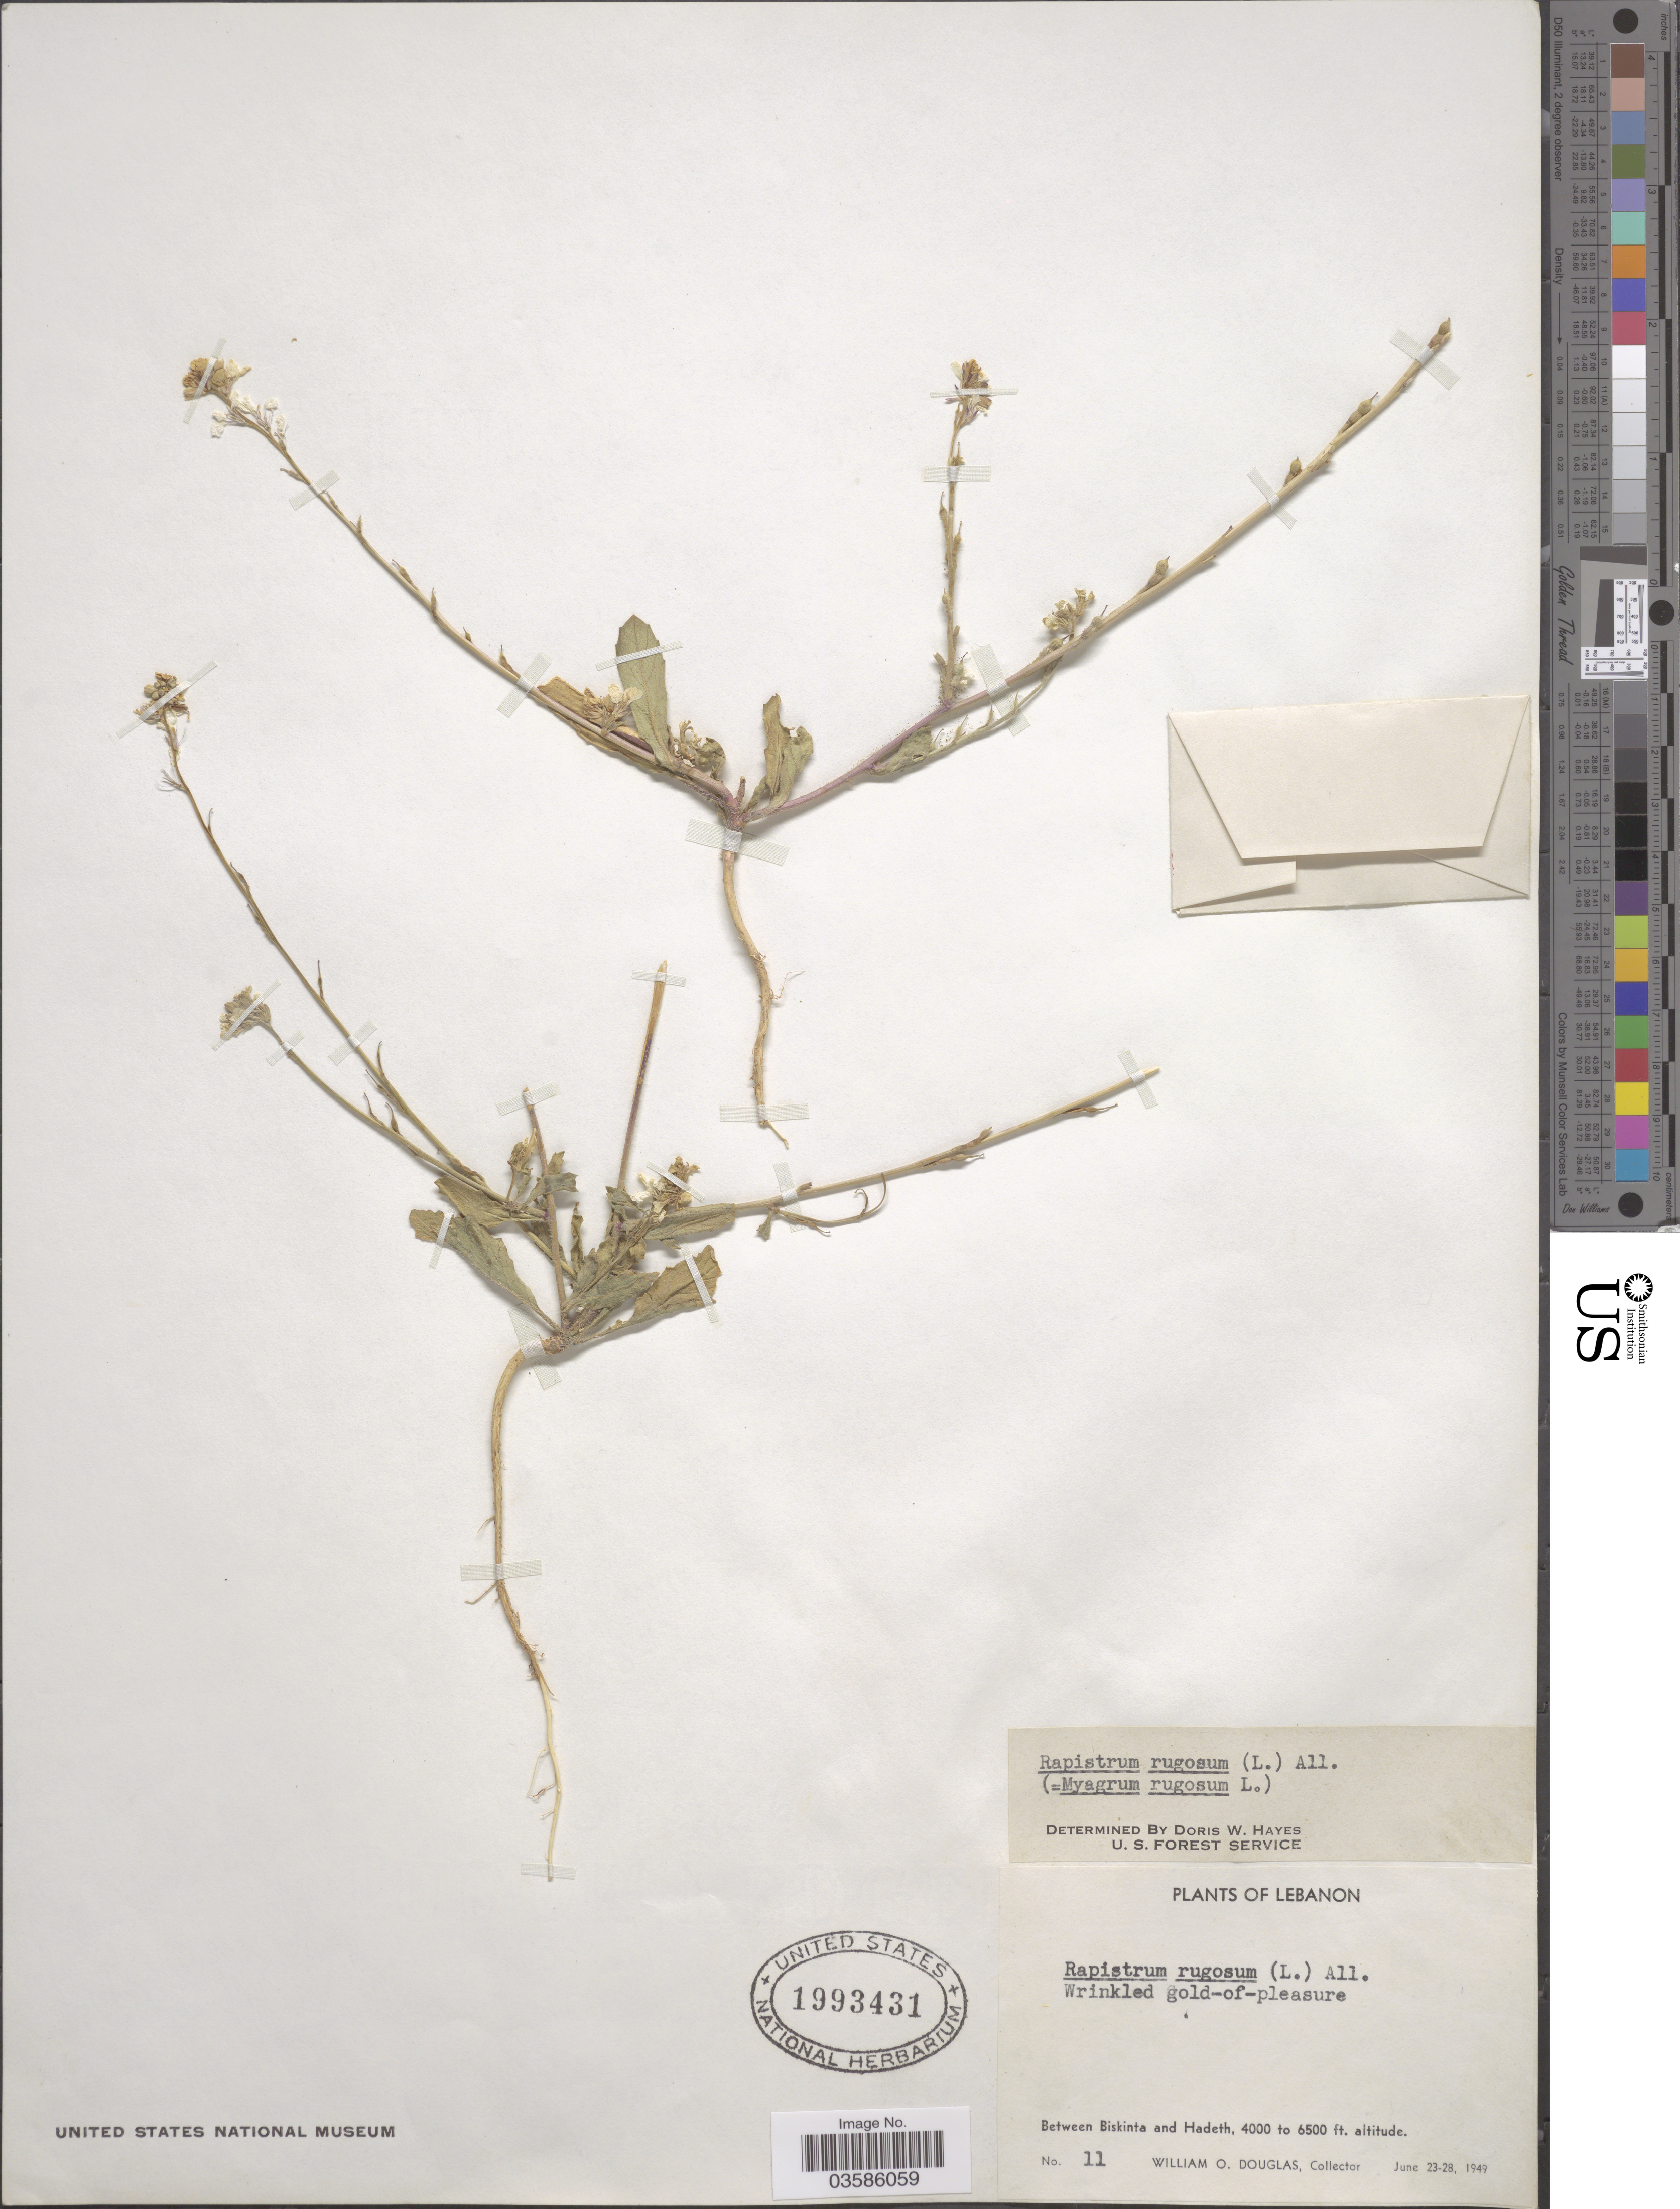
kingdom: Plantae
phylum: Tracheophyta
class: Magnoliopsida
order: Brassicales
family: Brassicaceae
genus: Rapistrum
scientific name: Rapistrum rugosum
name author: (L.) All.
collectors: W. Douglas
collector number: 11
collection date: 1949-06-23/1949-06-28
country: Lebanon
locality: Between Biskinta and Hadeth.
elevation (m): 1219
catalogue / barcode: US 1993431